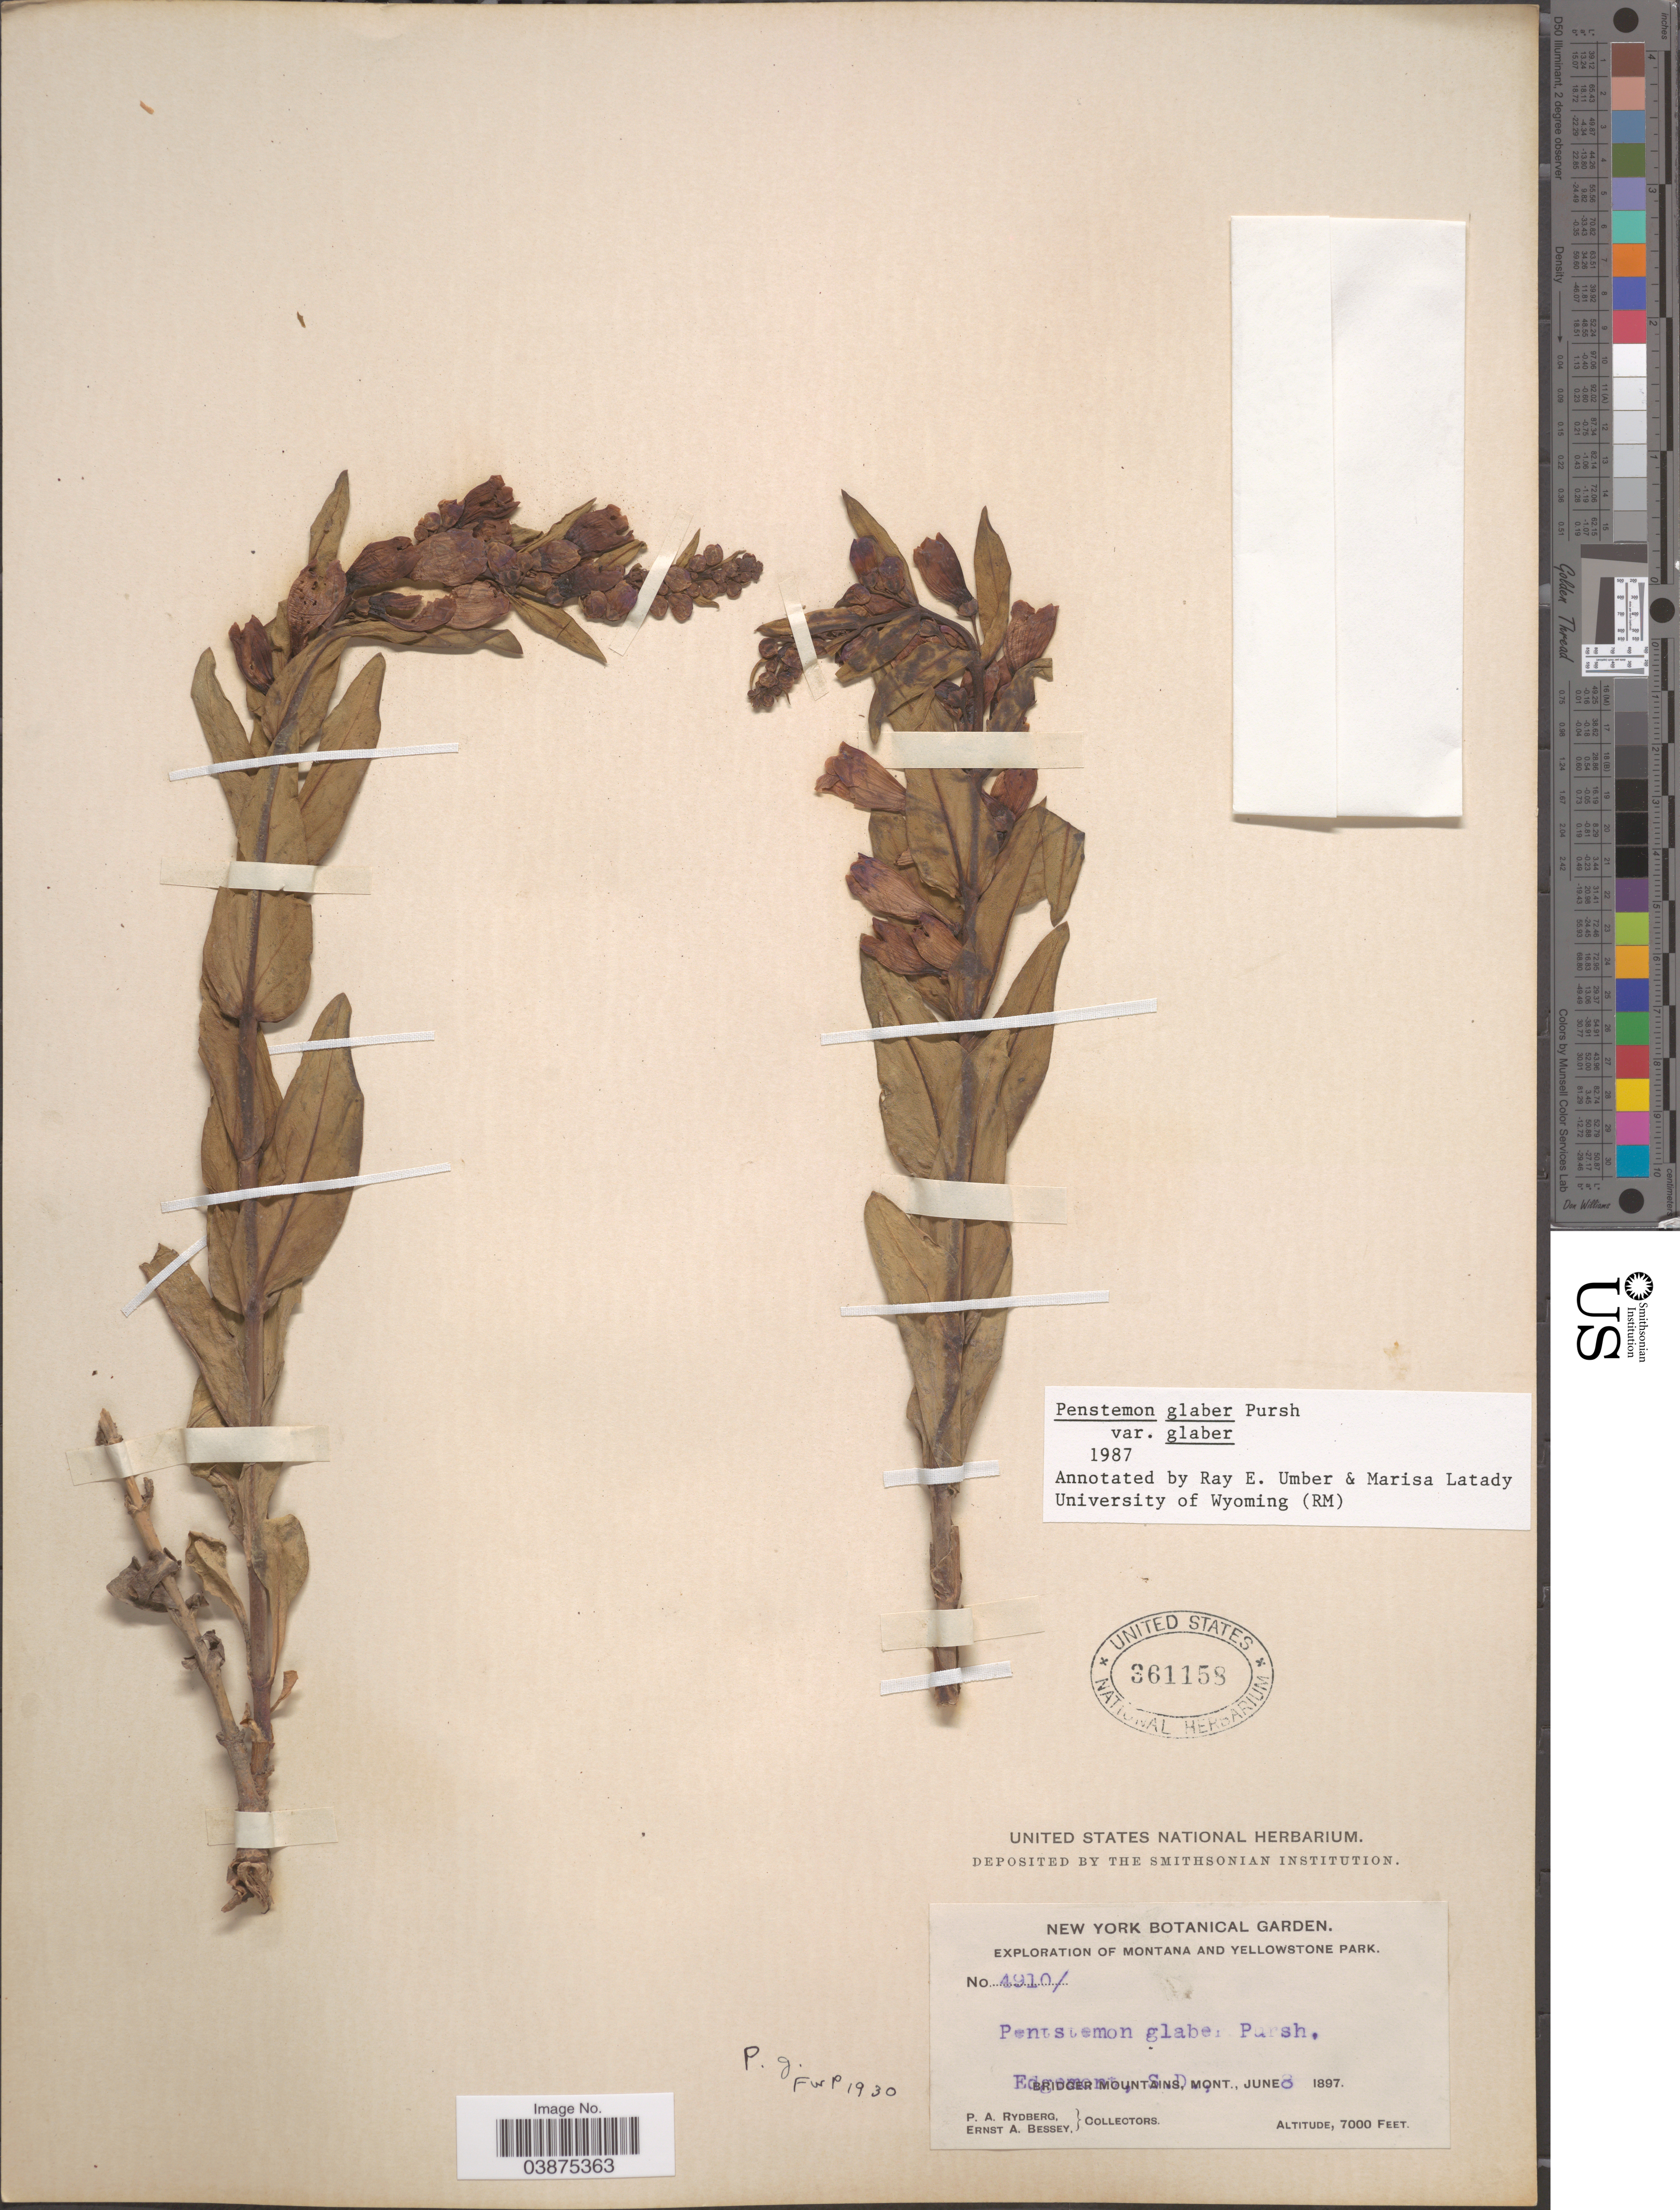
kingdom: Plantae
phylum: Tracheophyta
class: Magnoliopsida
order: Lamiales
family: Plantaginaceae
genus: Penstemon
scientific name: Penstemon glaber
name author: Pursh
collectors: P. A. Rydberg & E. A. Bessey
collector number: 4910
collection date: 1897-06-08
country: United States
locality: Yellowstone Park. Edgemont.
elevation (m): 2134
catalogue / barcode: US 361158